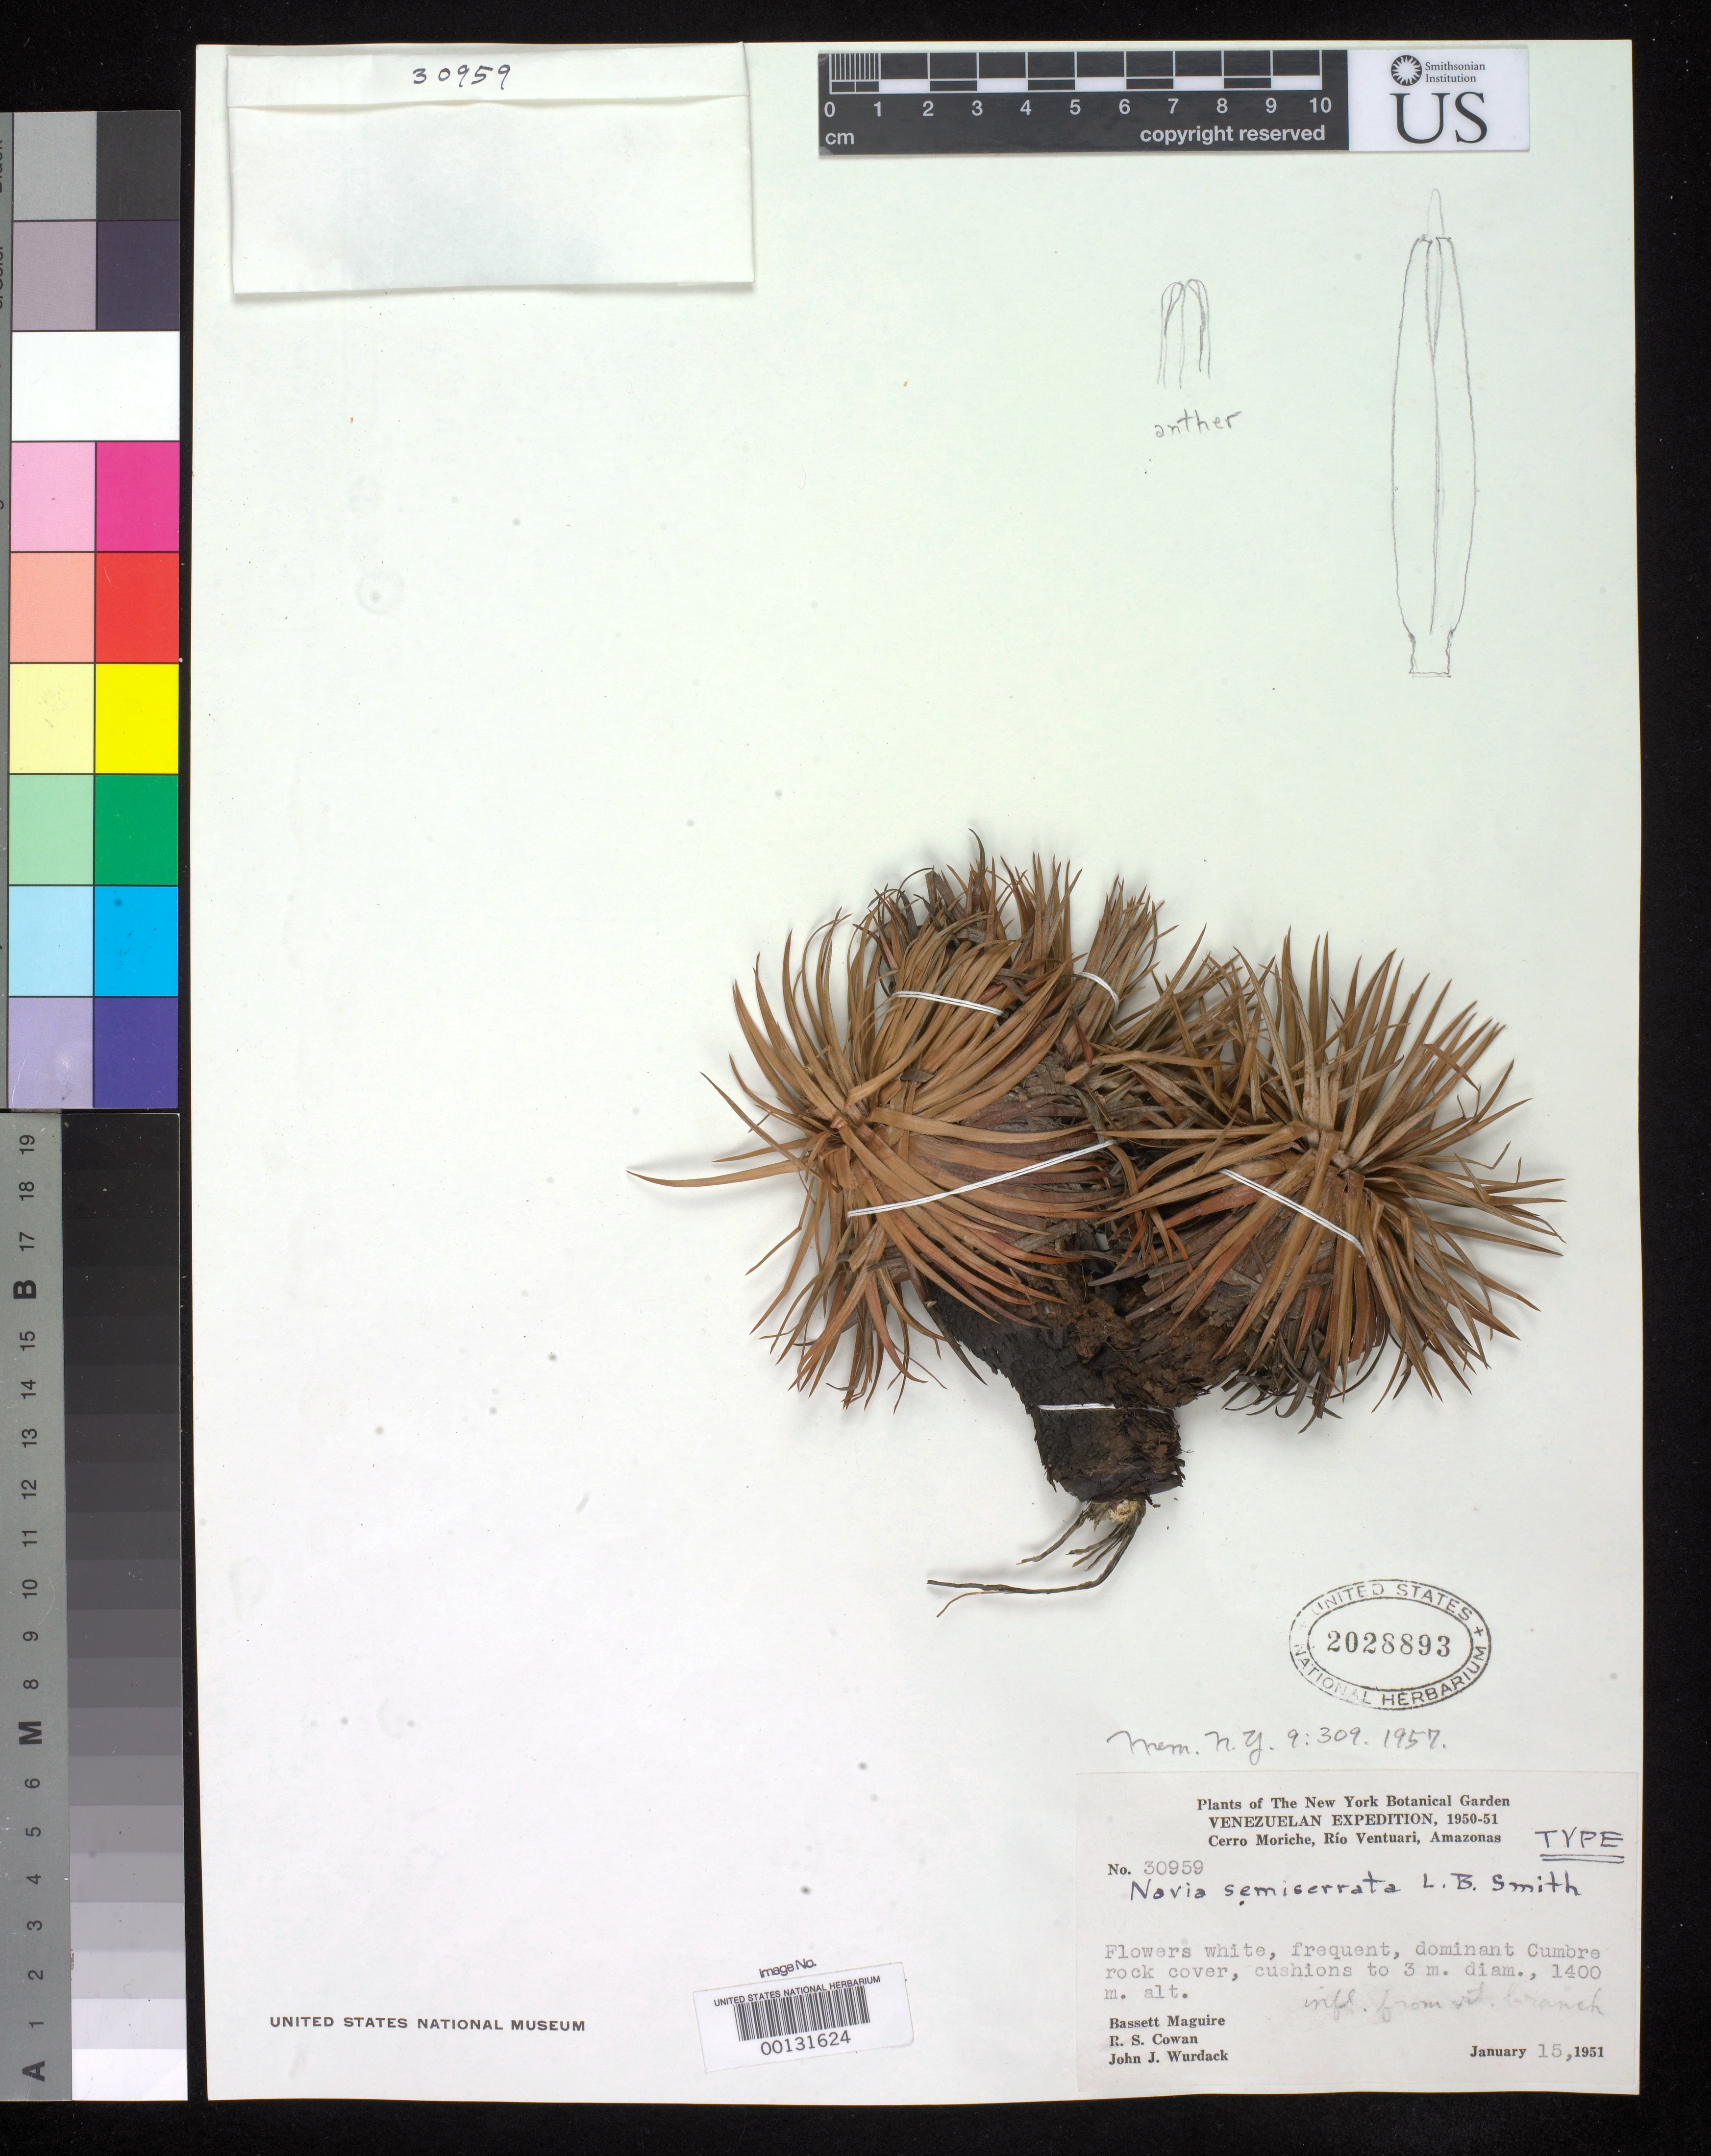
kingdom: Plantae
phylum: Tracheophyta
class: Liliopsida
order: Poales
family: Bromeliaceae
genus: Navia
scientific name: Navia semiserrata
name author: L.B. Sm.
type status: Isotype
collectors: B. Maguire, R. S. Cowan & J. J. Wurdack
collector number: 30959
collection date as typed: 15 Jan 1951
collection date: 1951-01-15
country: Venezuela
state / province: Amazonas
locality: Cerro Moriche, Rio Ventuari.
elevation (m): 1250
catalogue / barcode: US 2028893